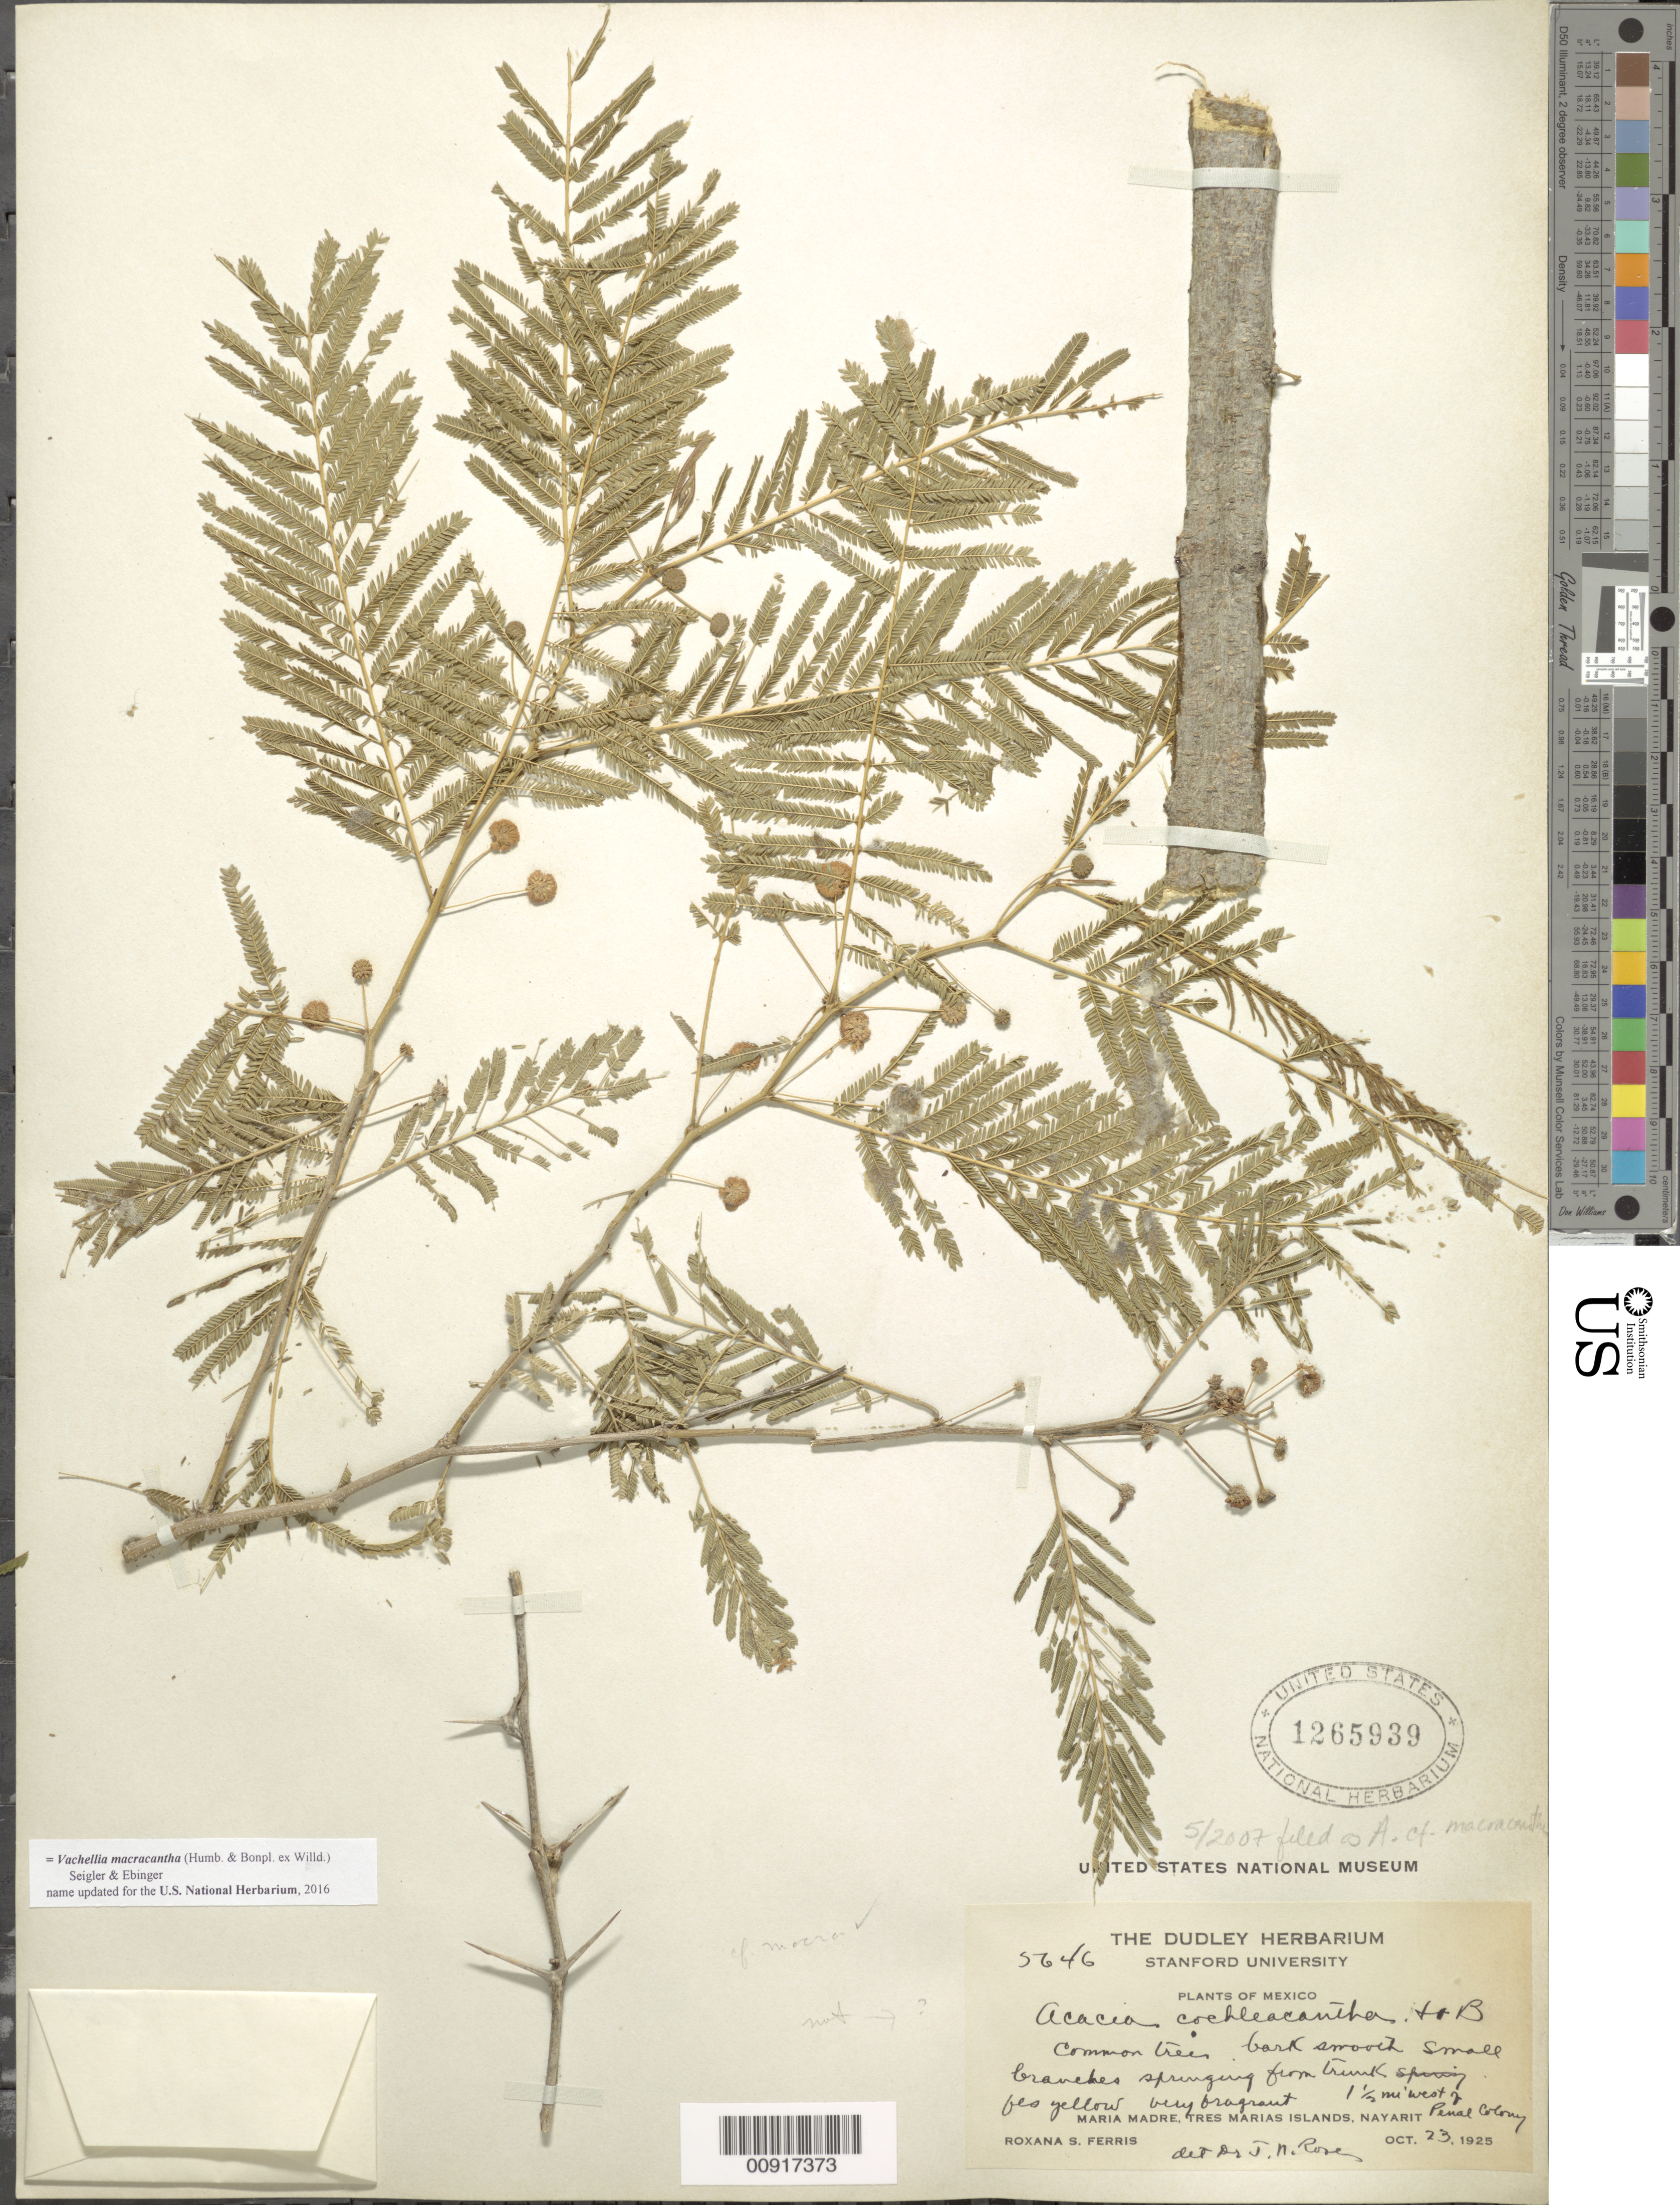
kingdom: Plantae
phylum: Tracheophyta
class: Magnoliopsida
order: Fabales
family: Fabaceae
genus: Vachellia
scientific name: Vachellia macracantha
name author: (Humb. & Bonpl. ex Willd.) Seigler & Ebinger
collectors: R. S. Ferris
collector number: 5646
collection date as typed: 23 Oct 1925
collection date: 1925-10-23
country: Mexico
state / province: Nayarit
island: Maria Madre I.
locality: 1½ mi. west of Penal Colony. Maria Madre, Tres Marias Islands, Nayarit.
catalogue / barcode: US 1265939